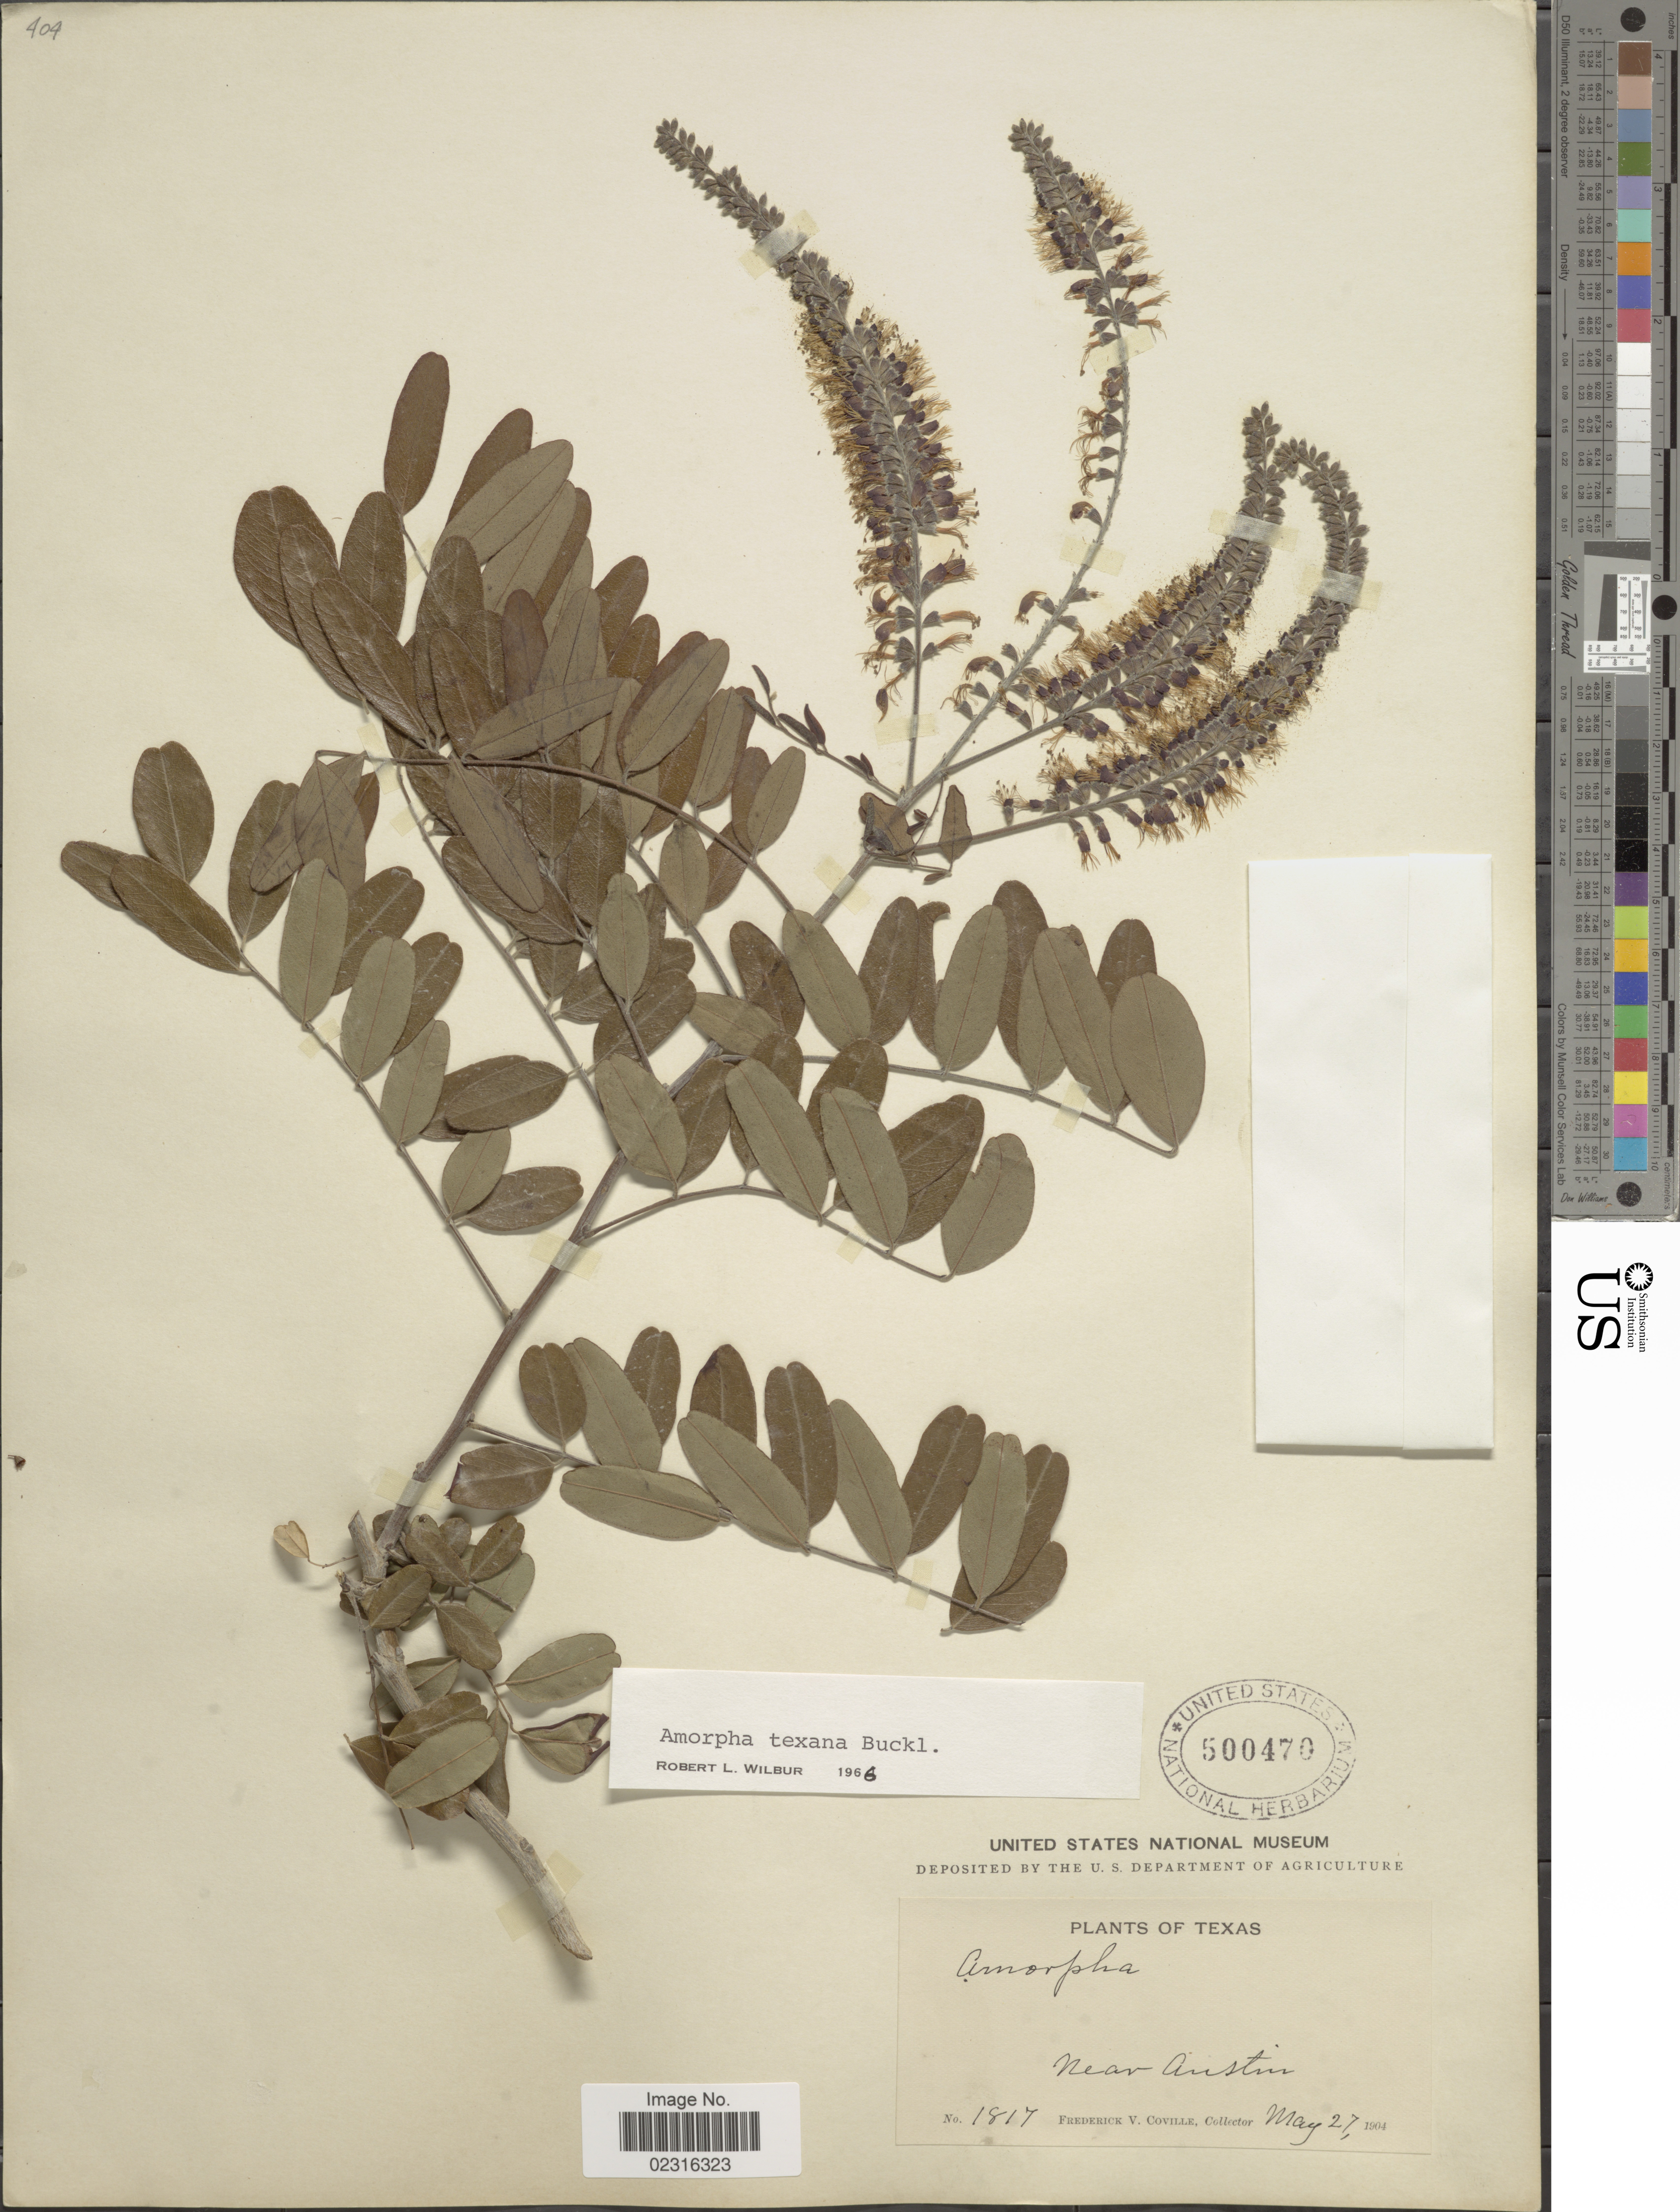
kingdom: Plantae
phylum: Tracheophyta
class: Magnoliopsida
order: Fabales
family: Fabaceae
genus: Amorpha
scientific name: Amorpha texana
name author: Buckley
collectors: F. V. Coville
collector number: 1817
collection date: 1904-05-27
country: United States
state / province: Texas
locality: Near Austin.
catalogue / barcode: US 500470